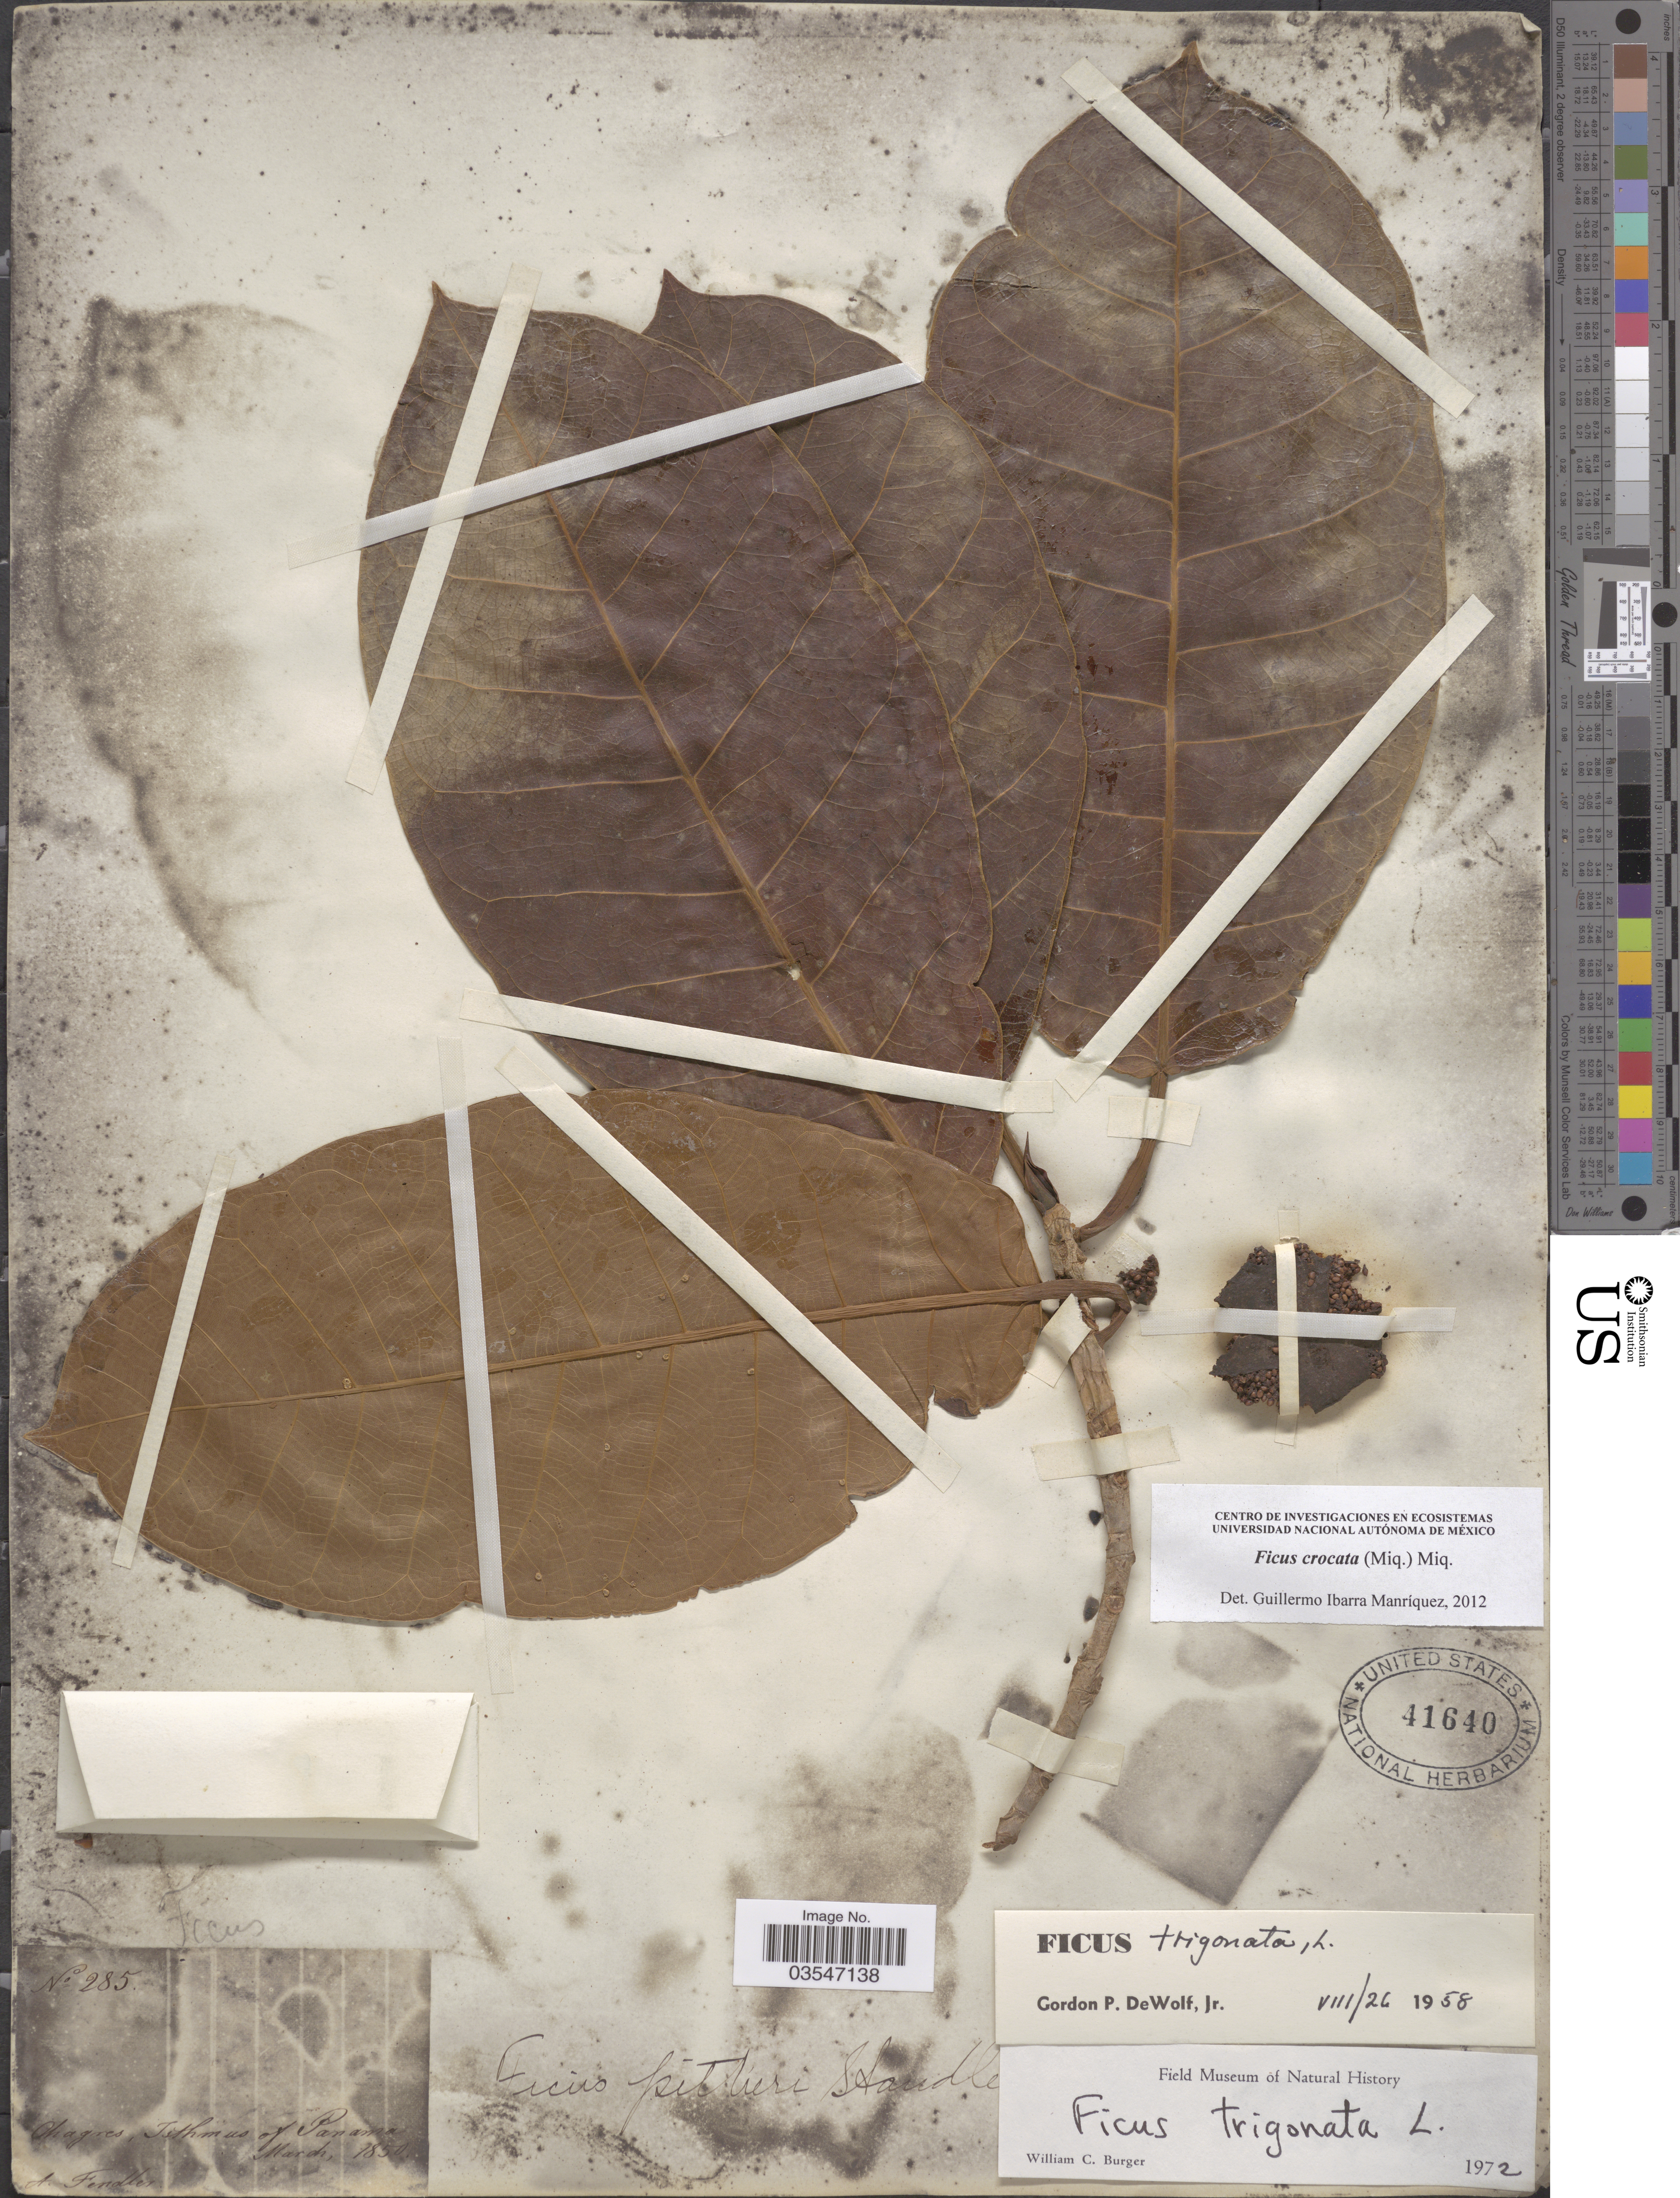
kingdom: Plantae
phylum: Tracheophyta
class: Magnoliopsida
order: Rosales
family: Moraceae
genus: Ficus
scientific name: Ficus crocata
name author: (Miq.) Miq.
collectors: A. Fendler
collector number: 285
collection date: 1850-03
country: Panama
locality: Chagres, Isthmus of Panama.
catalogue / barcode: US 41640